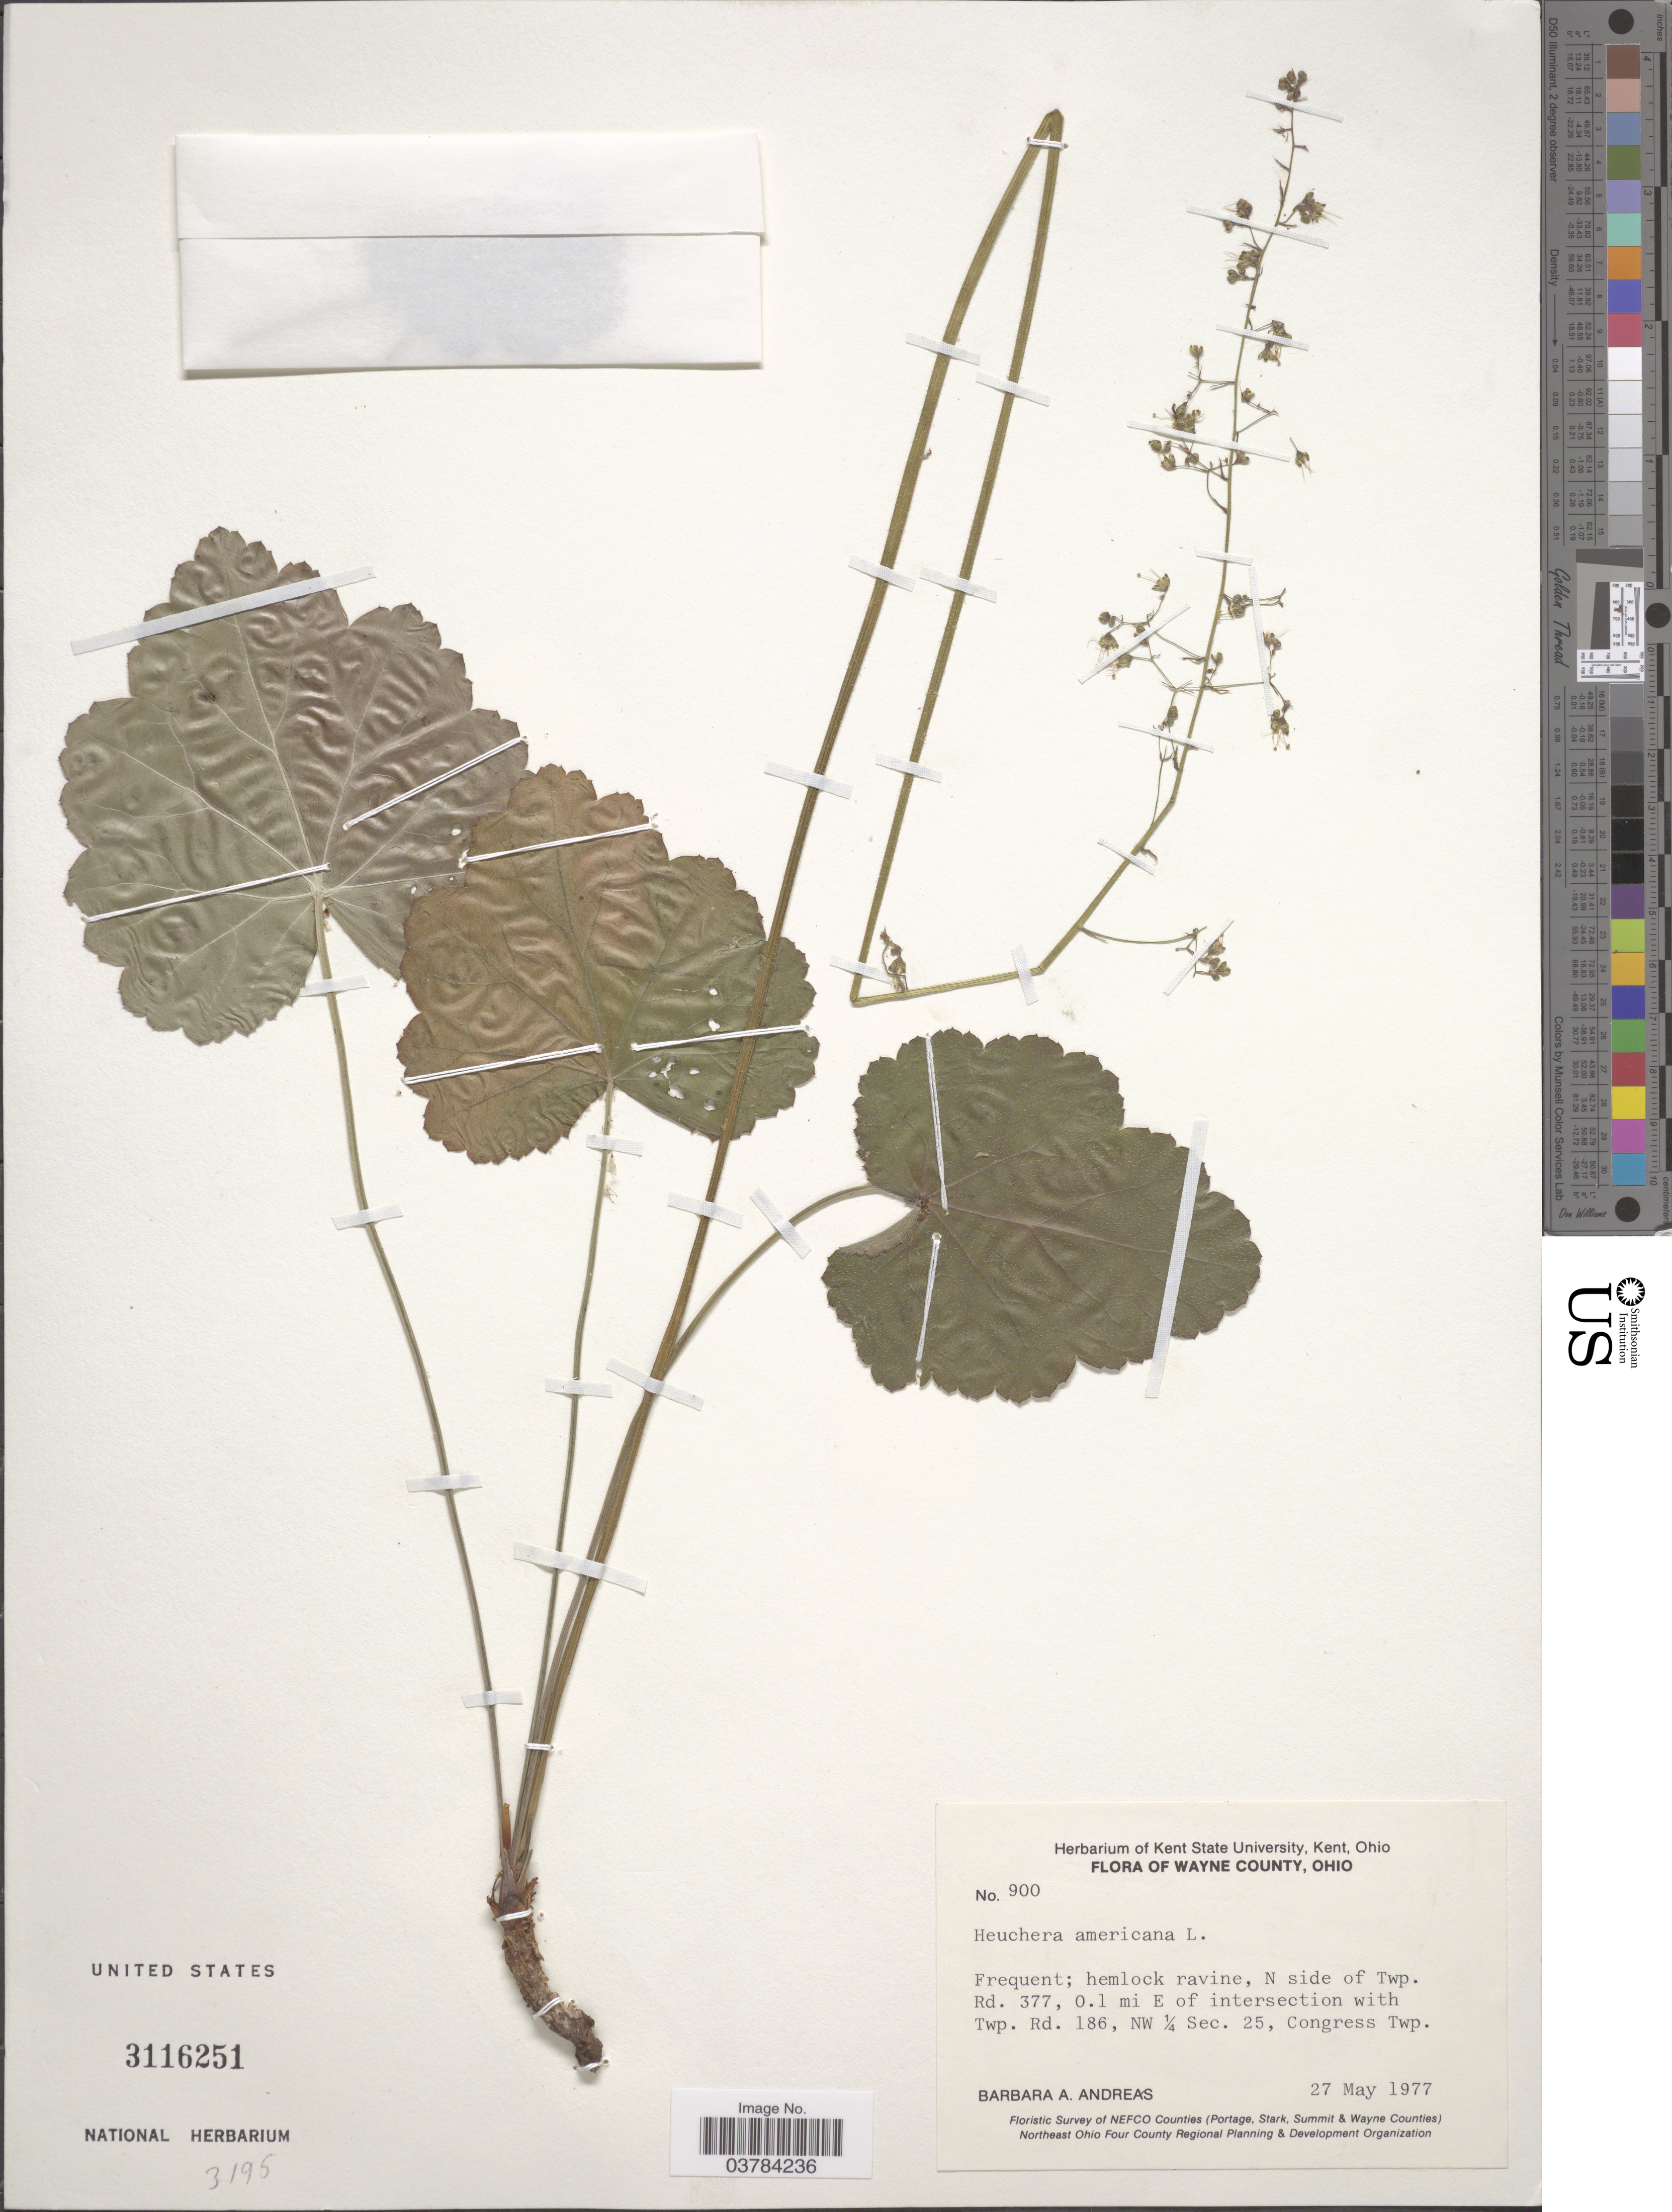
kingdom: Plantae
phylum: Tracheophyta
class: Magnoliopsida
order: Saxifragales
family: Saxifragaceae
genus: Heuchera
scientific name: Heuchera americana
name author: L.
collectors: B. A. Andreas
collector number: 900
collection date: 1977-05-27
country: United States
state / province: Ohio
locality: Wayne County. Hemlock ravine, N side of Twp. Rd. 377, 0.1 mi E of intersection with Twp. Rd. 186, NW 1/4 Sec. 25, Congress Twp.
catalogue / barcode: US 3116251